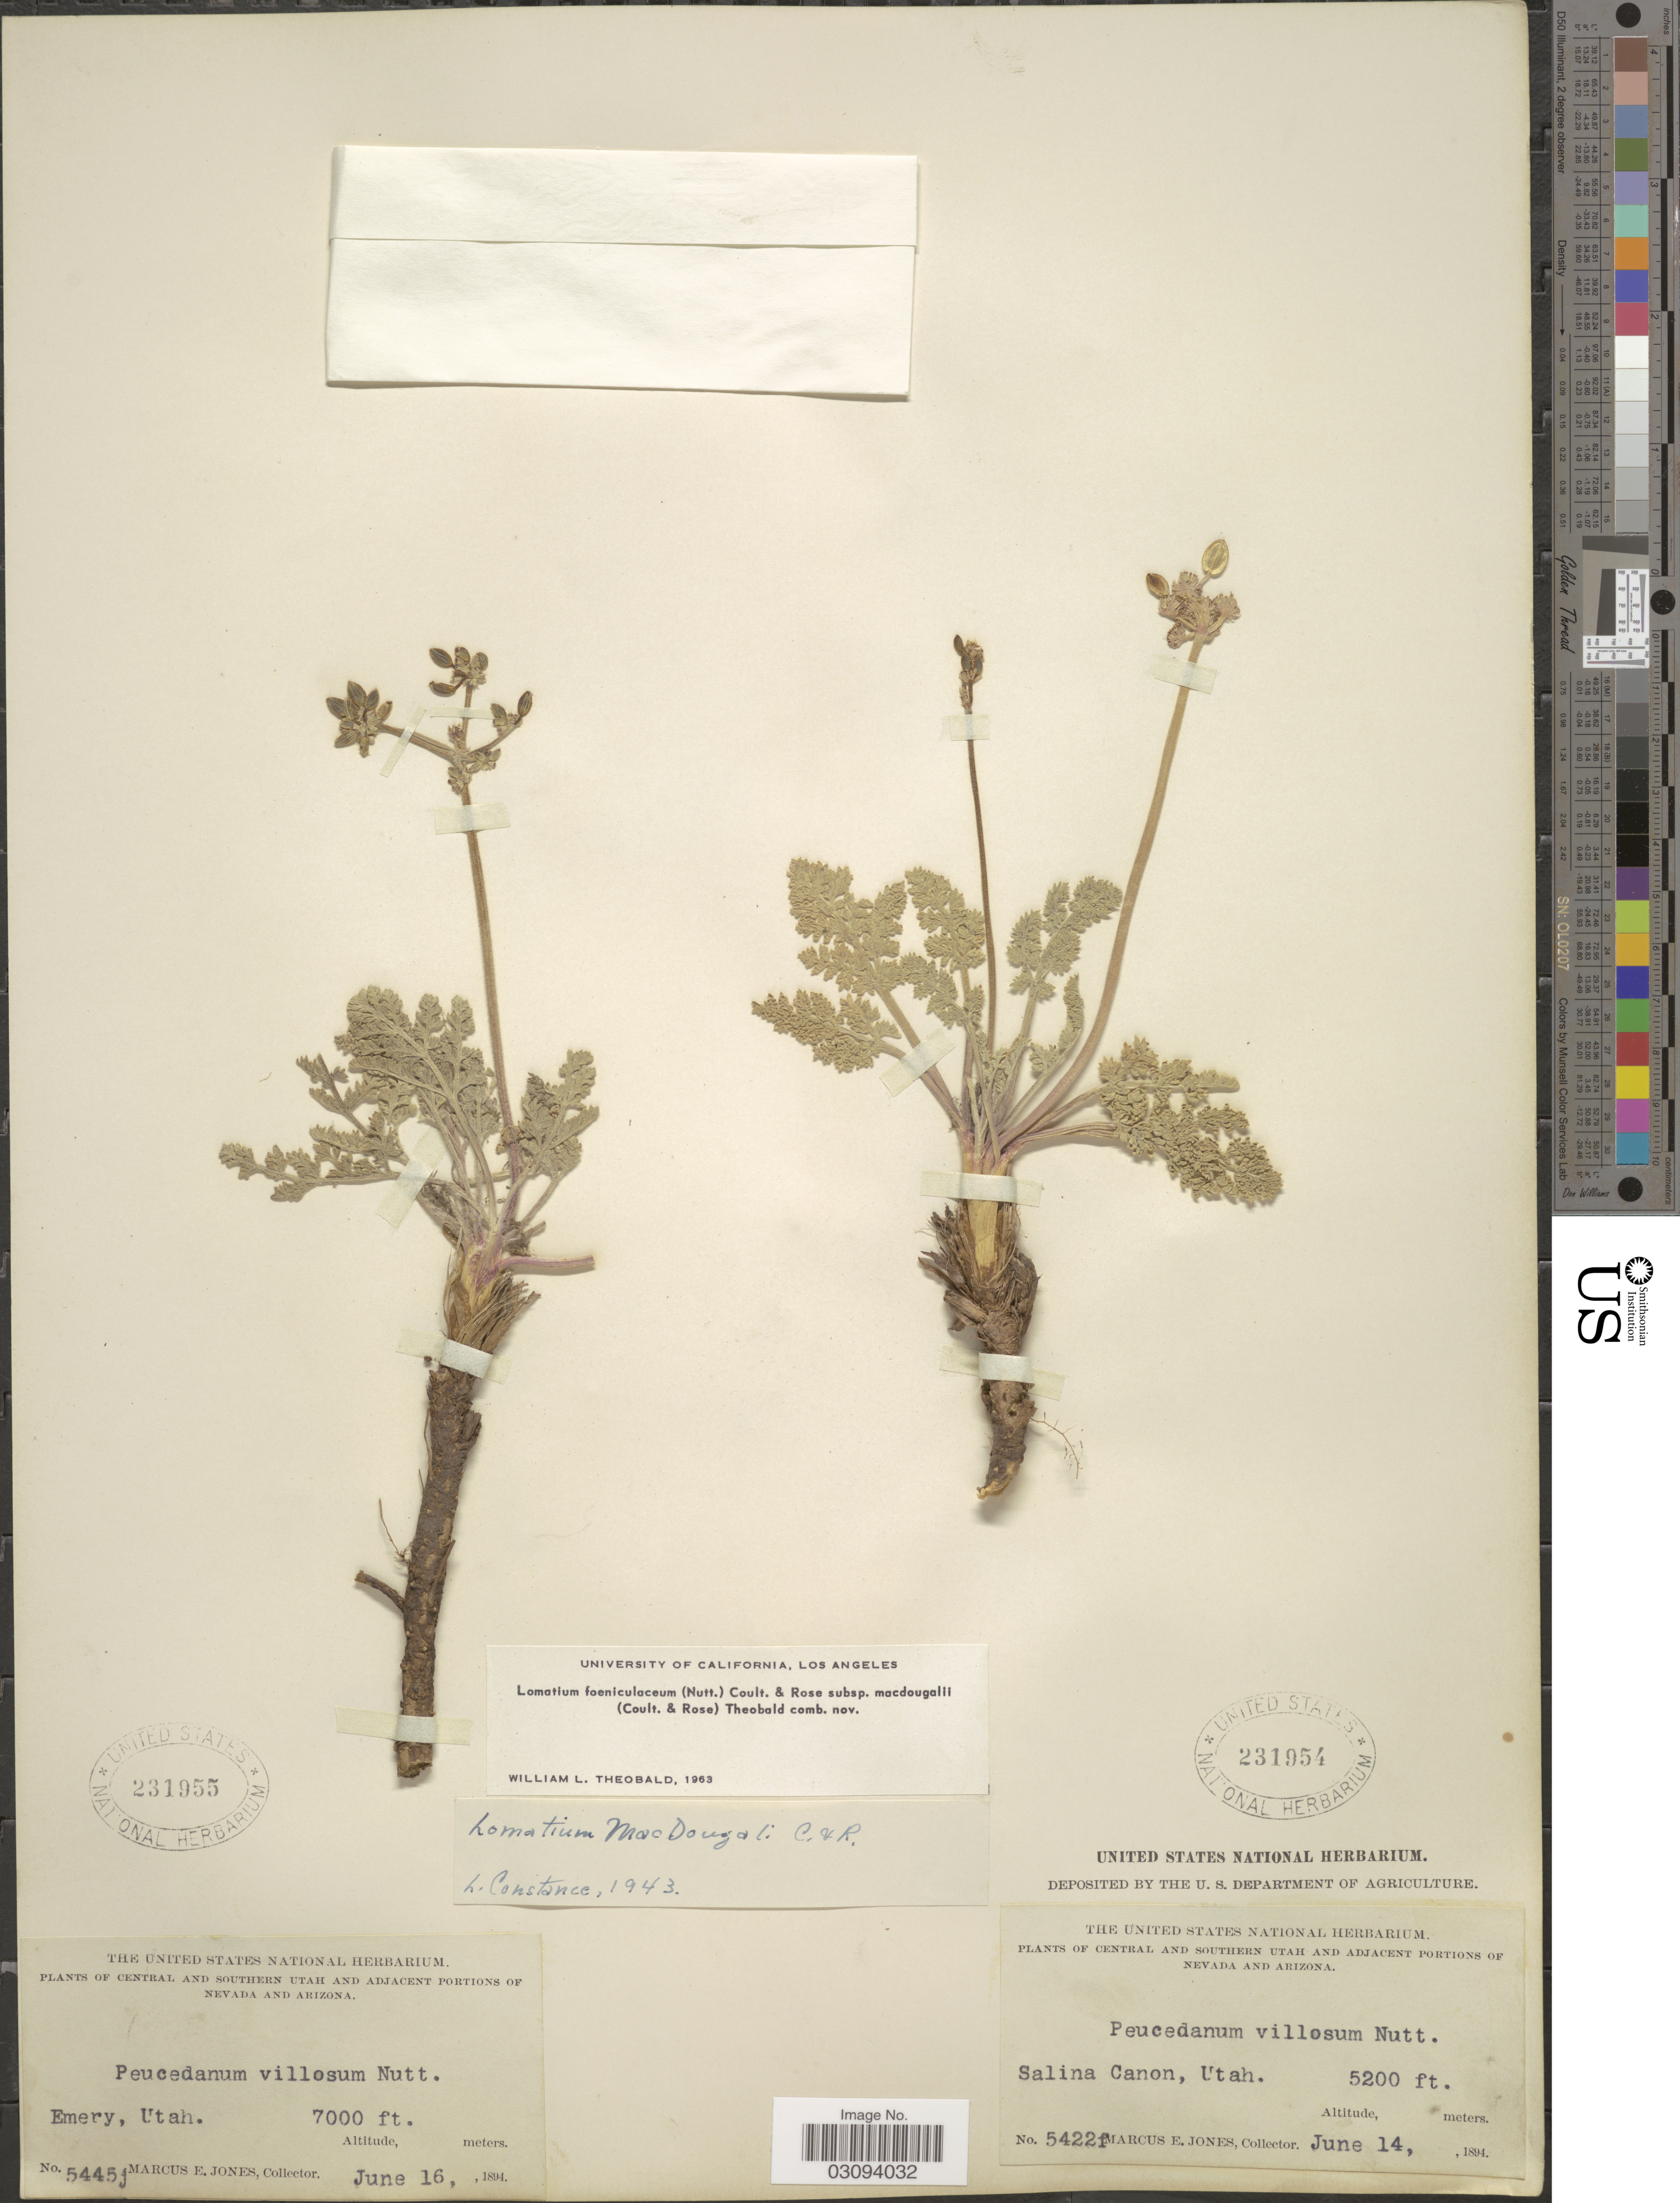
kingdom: Plantae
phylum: Tracheophyta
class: Magnoliopsida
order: Apiales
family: Apiaceae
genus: Lomatium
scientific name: Lomatium foeniculaceum subsp. macdougalii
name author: (J.M. Coult. & Rose) W.L. Theob.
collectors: M. E. Jones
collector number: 5422f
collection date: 1894-06-14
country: United States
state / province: Utah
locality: Central and Southern Utah. Salina Canon.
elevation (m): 1585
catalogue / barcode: US 231954-2